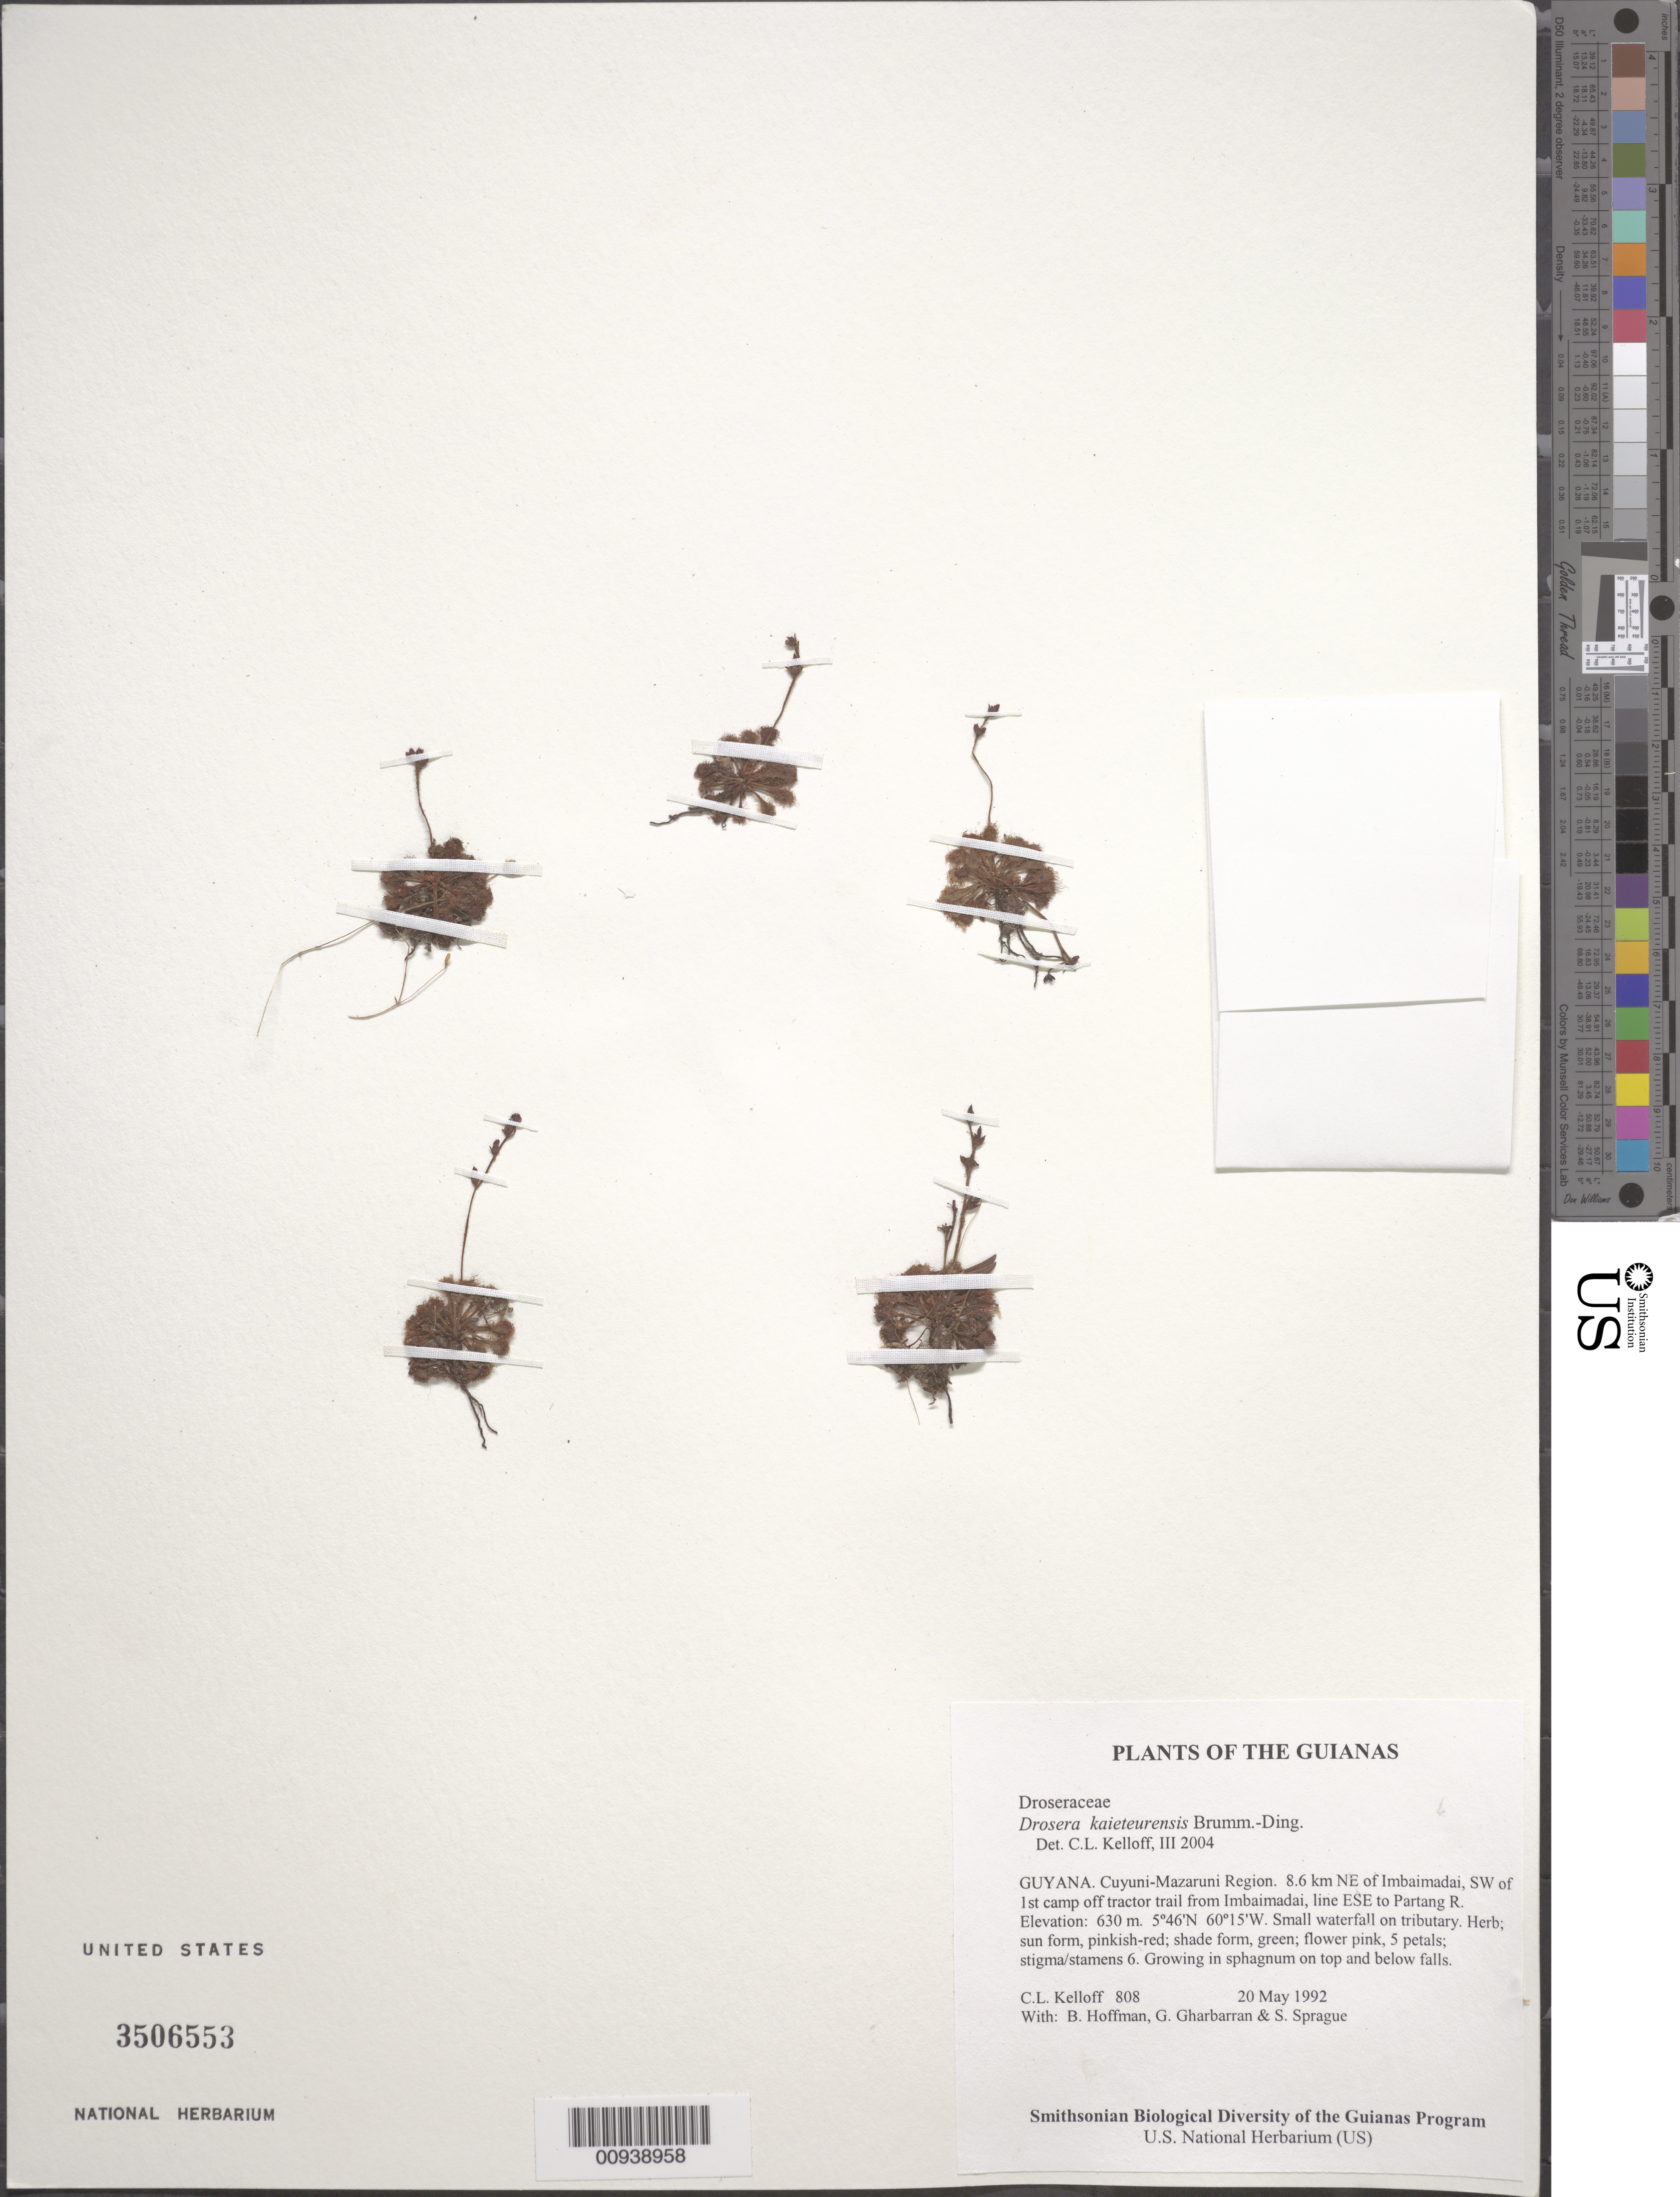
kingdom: Plantae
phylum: Tracheophyta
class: Magnoliopsida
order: Caryophyllales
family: Droseraceae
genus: Drosera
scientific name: Drosera kaieteurensis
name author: Brumm.-Ding.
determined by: Kelloff, Carol L., (US), Smithsonian Institution - National Museum of Natural History (UNITED STATES)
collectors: C. L. Kelloff, B. Hoffman, G. Gharbarran & S. Sprague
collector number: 808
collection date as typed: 20 May 1992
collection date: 1992-05-20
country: Guyana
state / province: Cuyuni-Mazaruni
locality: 8.6 km NE of Imbaimadai, SW of 1st camp off tractor trail from Imbaimadai, line ESE to Partang R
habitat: Small waterfall on tributary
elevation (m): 630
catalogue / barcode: US 3506553